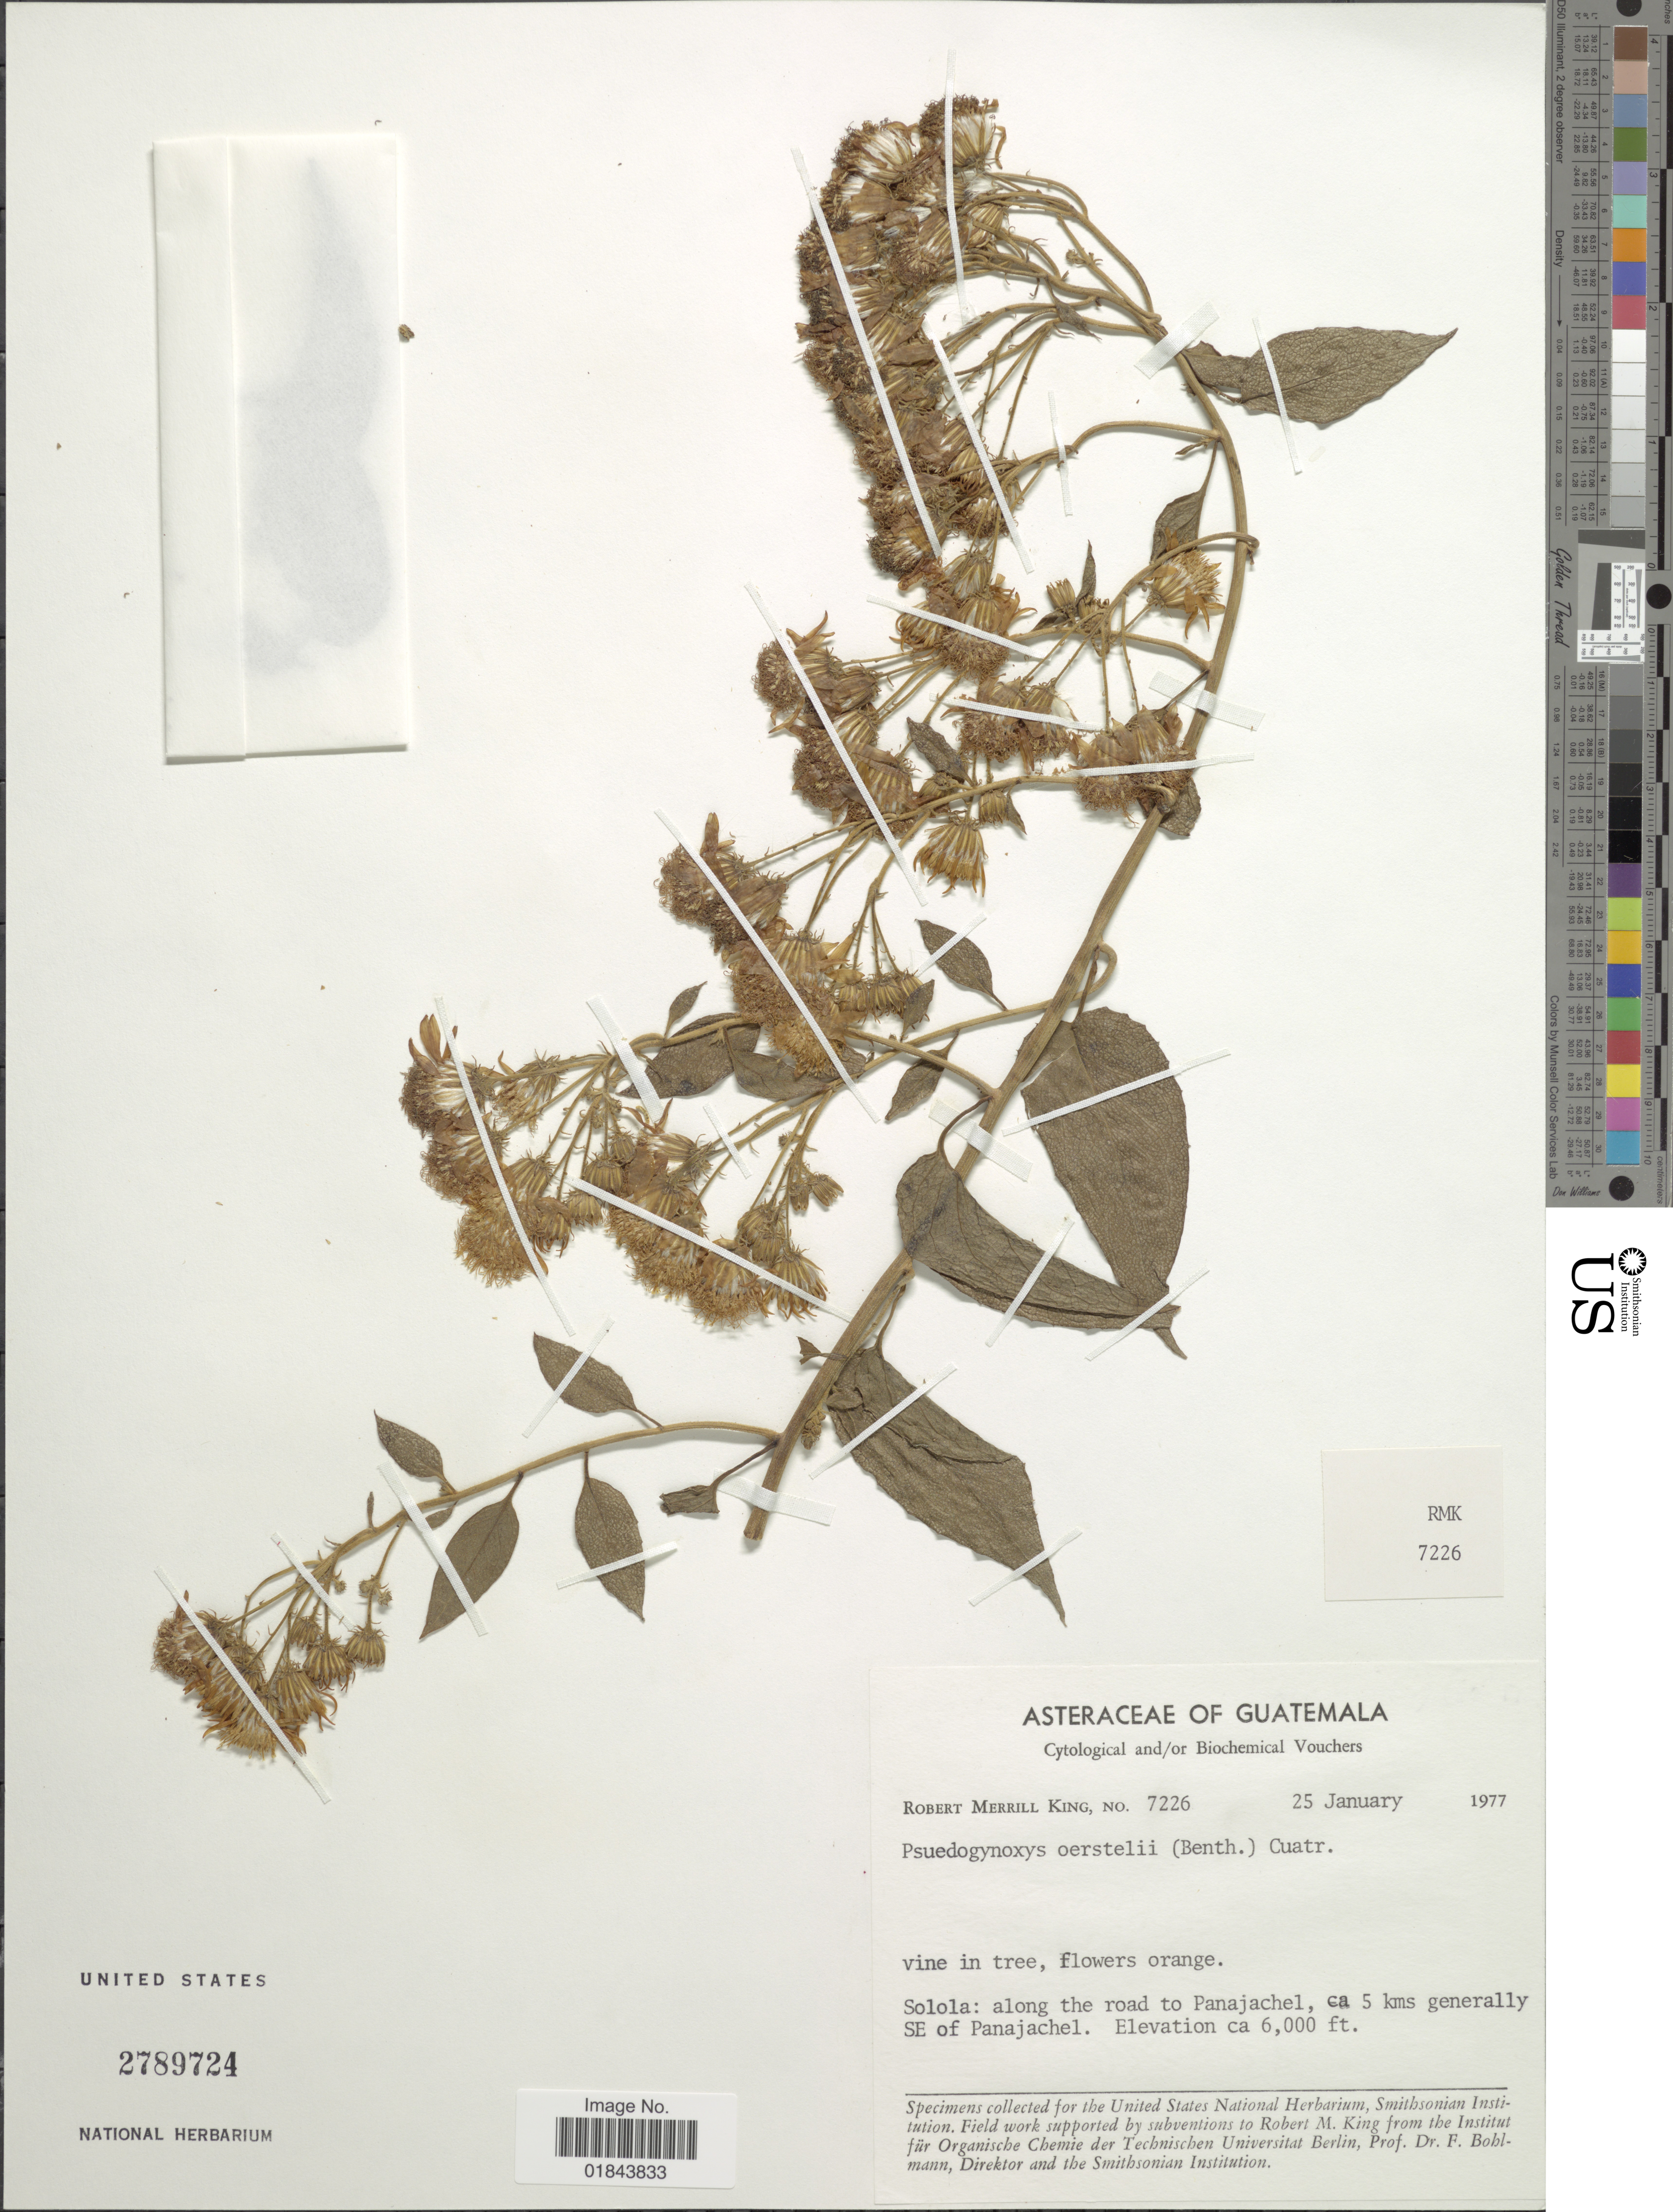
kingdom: Plantae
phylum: Tracheophyta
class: Magnoliopsida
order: Asterales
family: Asteraceae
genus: Pseudogynoxys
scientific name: Pseudogynoxys haenkei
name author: (DC.) Cabrera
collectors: R. M. King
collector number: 7226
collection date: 1977-01-25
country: Guatemala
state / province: Sololá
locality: Solola: along the road to Panajachel, ca 5 kms generally SE of panajachel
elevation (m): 1829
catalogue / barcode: US 2789724